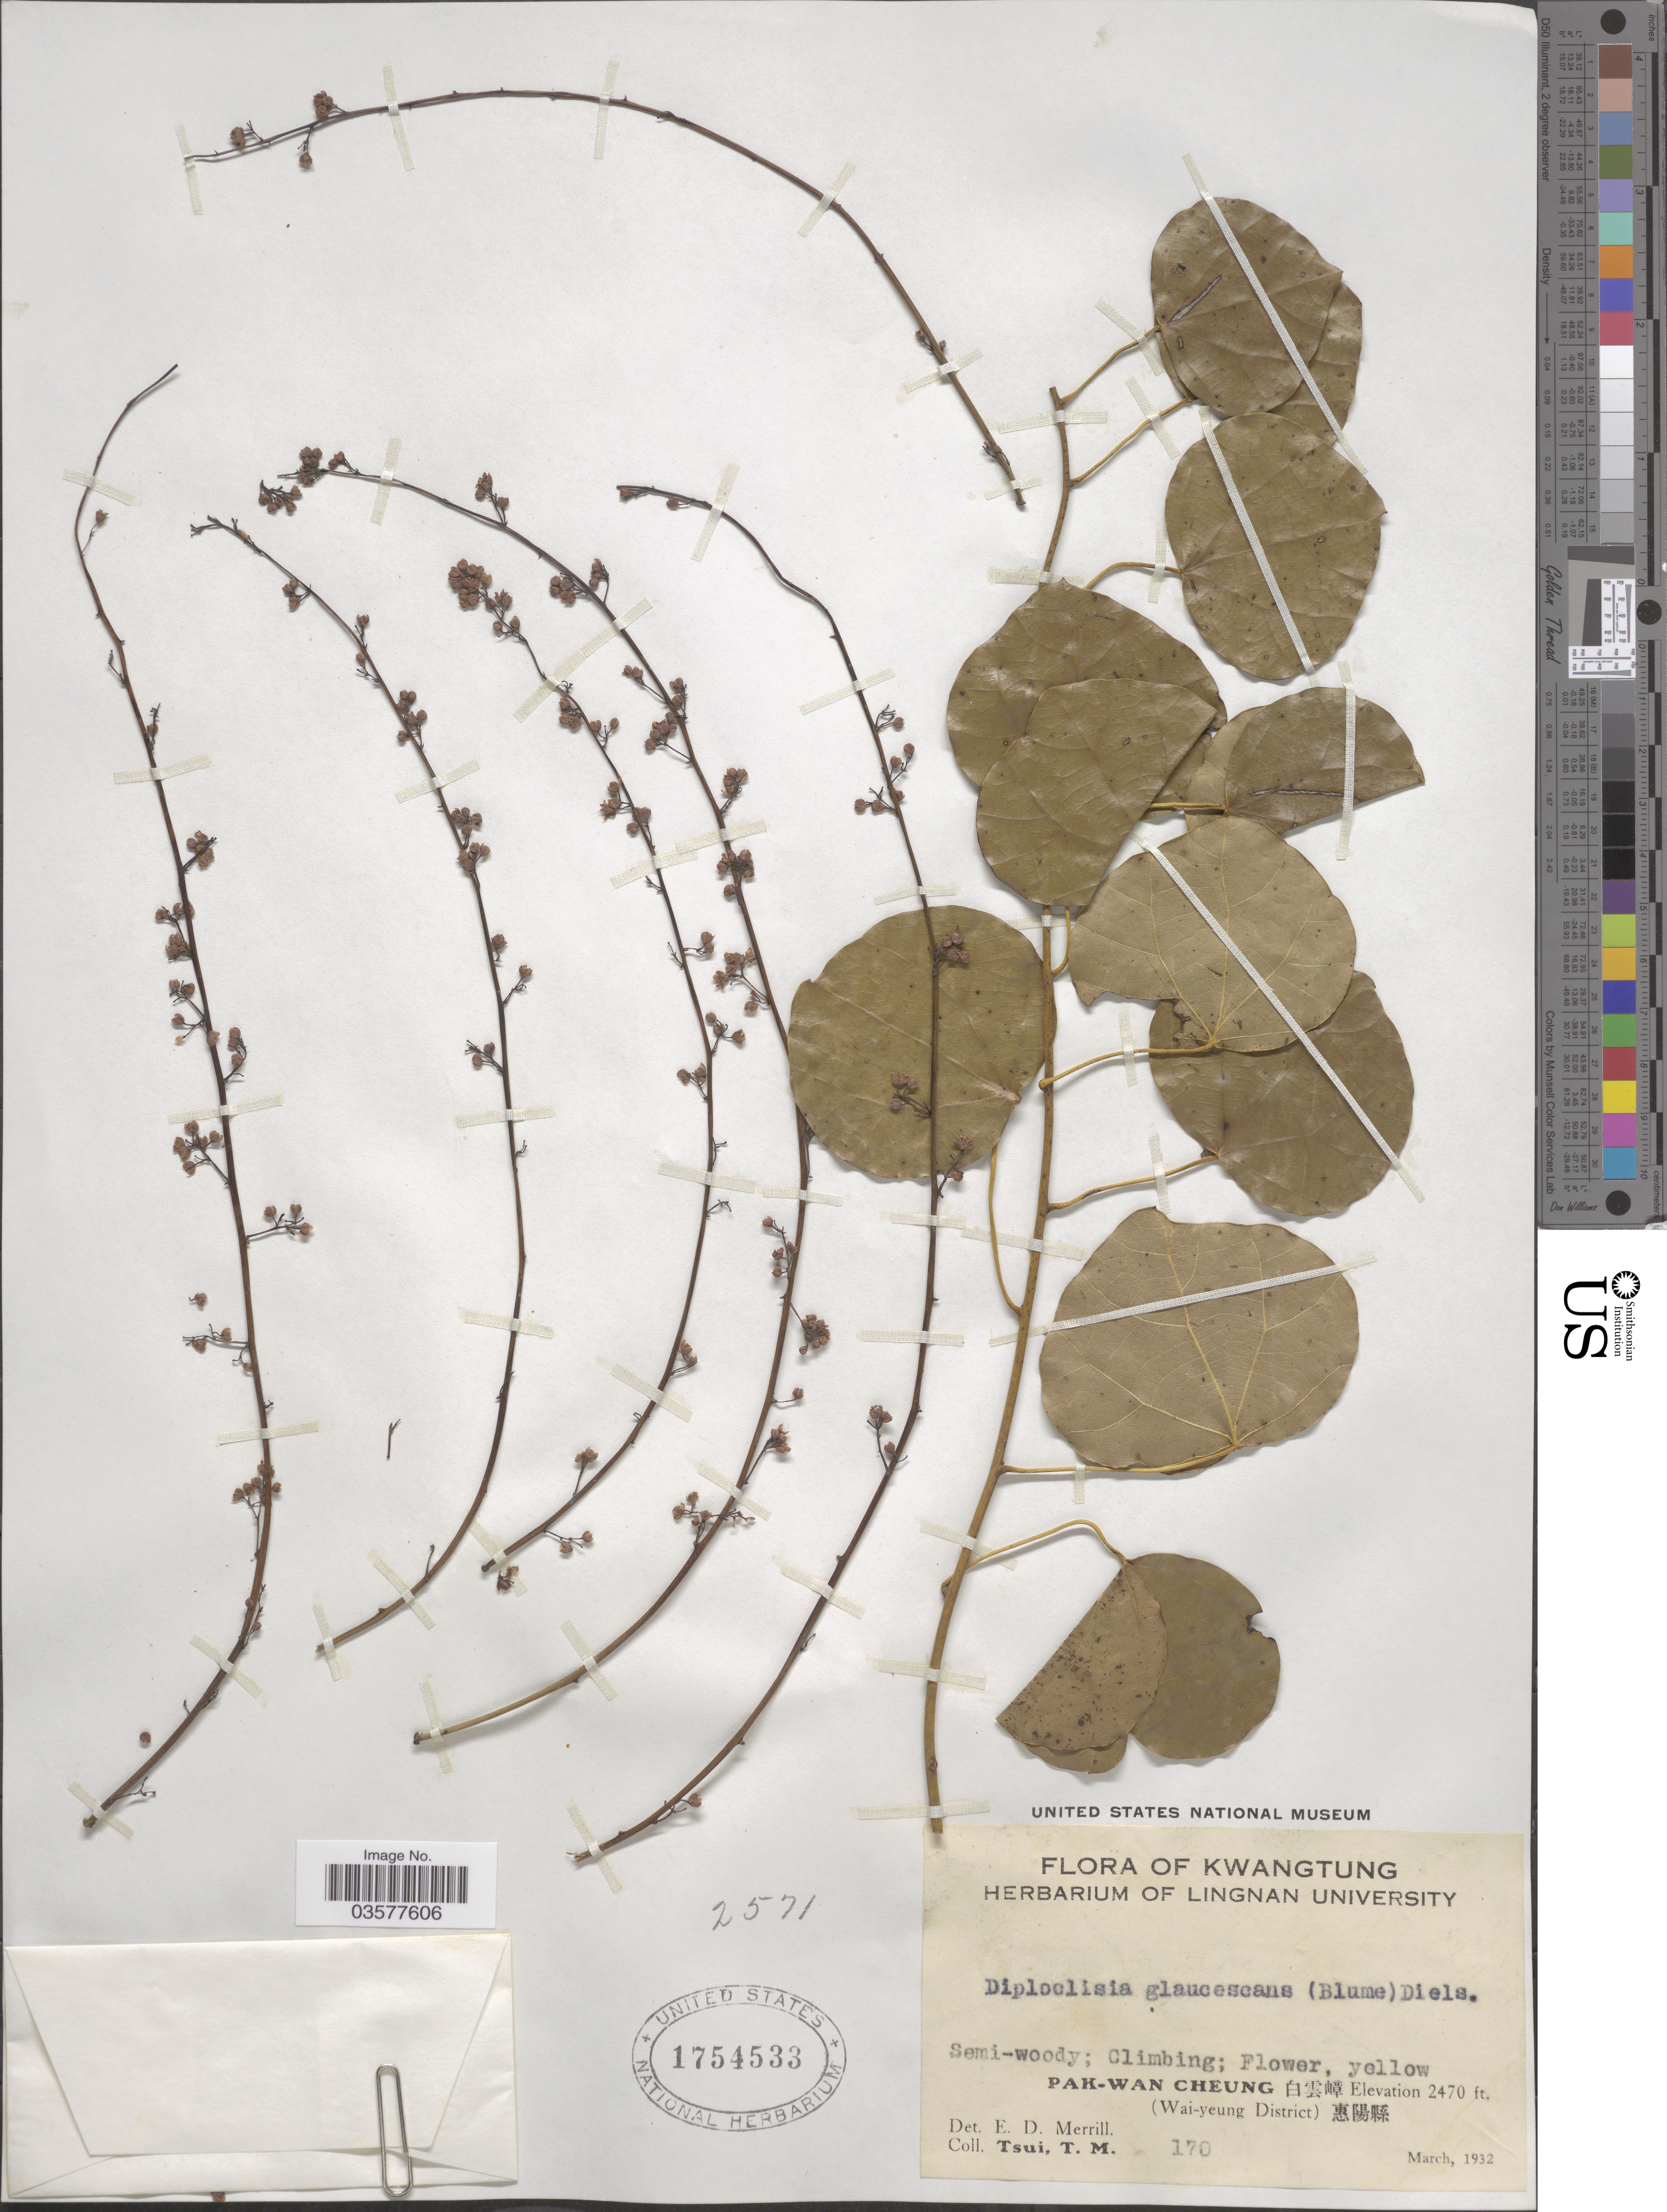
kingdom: Plantae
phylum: Tracheophyta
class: Magnoliopsida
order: Ranunculales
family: Menispermaceae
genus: Diploclisia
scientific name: Diploclisia glaucescens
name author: (Blume) Diels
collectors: T. Tsui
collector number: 170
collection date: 1932-03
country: China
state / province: Guangdong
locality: Pak-Wan Cheung (Wai-yeung District)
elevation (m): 753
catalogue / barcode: US 1754533